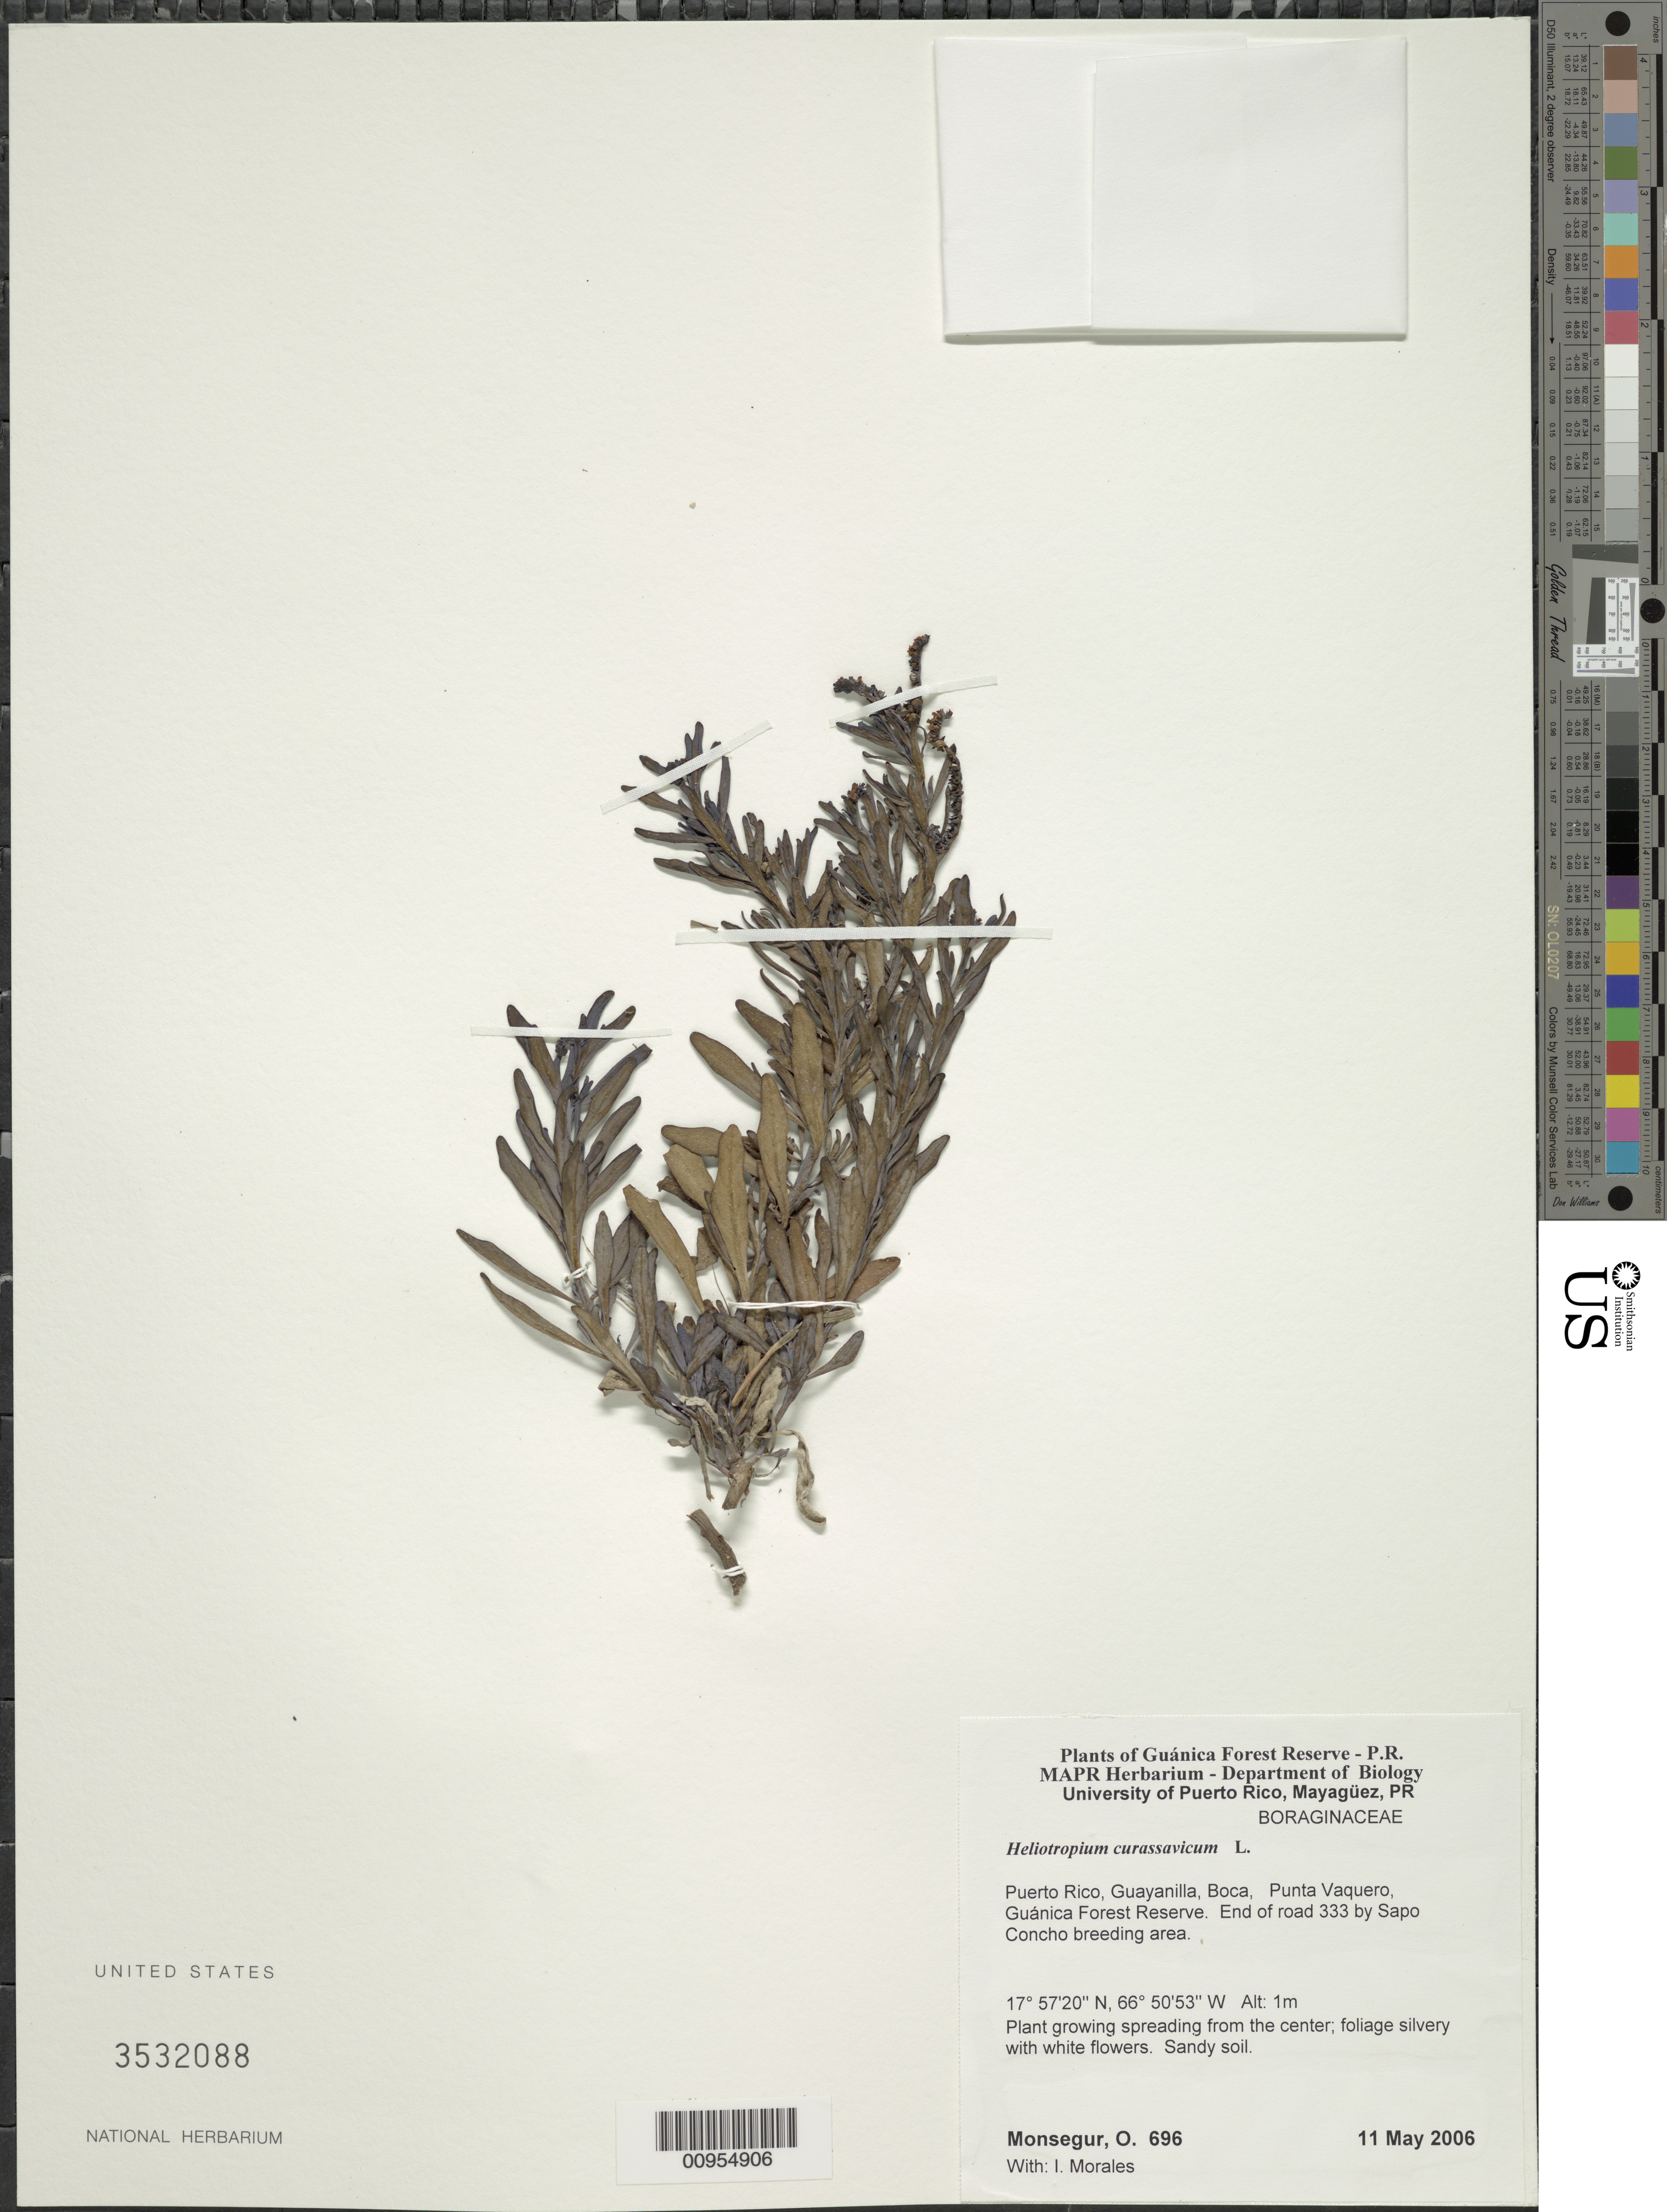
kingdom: Plantae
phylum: Tracheophyta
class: Magnoliopsida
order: Boraginales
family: Heliotropiaceae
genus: Heliotropium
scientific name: Heliotropium curassavicum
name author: L.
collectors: O. Monsegur & I. Morales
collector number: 696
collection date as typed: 11 May 2006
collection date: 2006-05-11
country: Puerto Rico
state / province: Guayanilla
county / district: Boca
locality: Guánica Forest Reserve. Punta Vaquero, end of road 333 by Sapo Concho breeding area.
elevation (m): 1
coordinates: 17.57201, 66.50533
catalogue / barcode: US 3532088